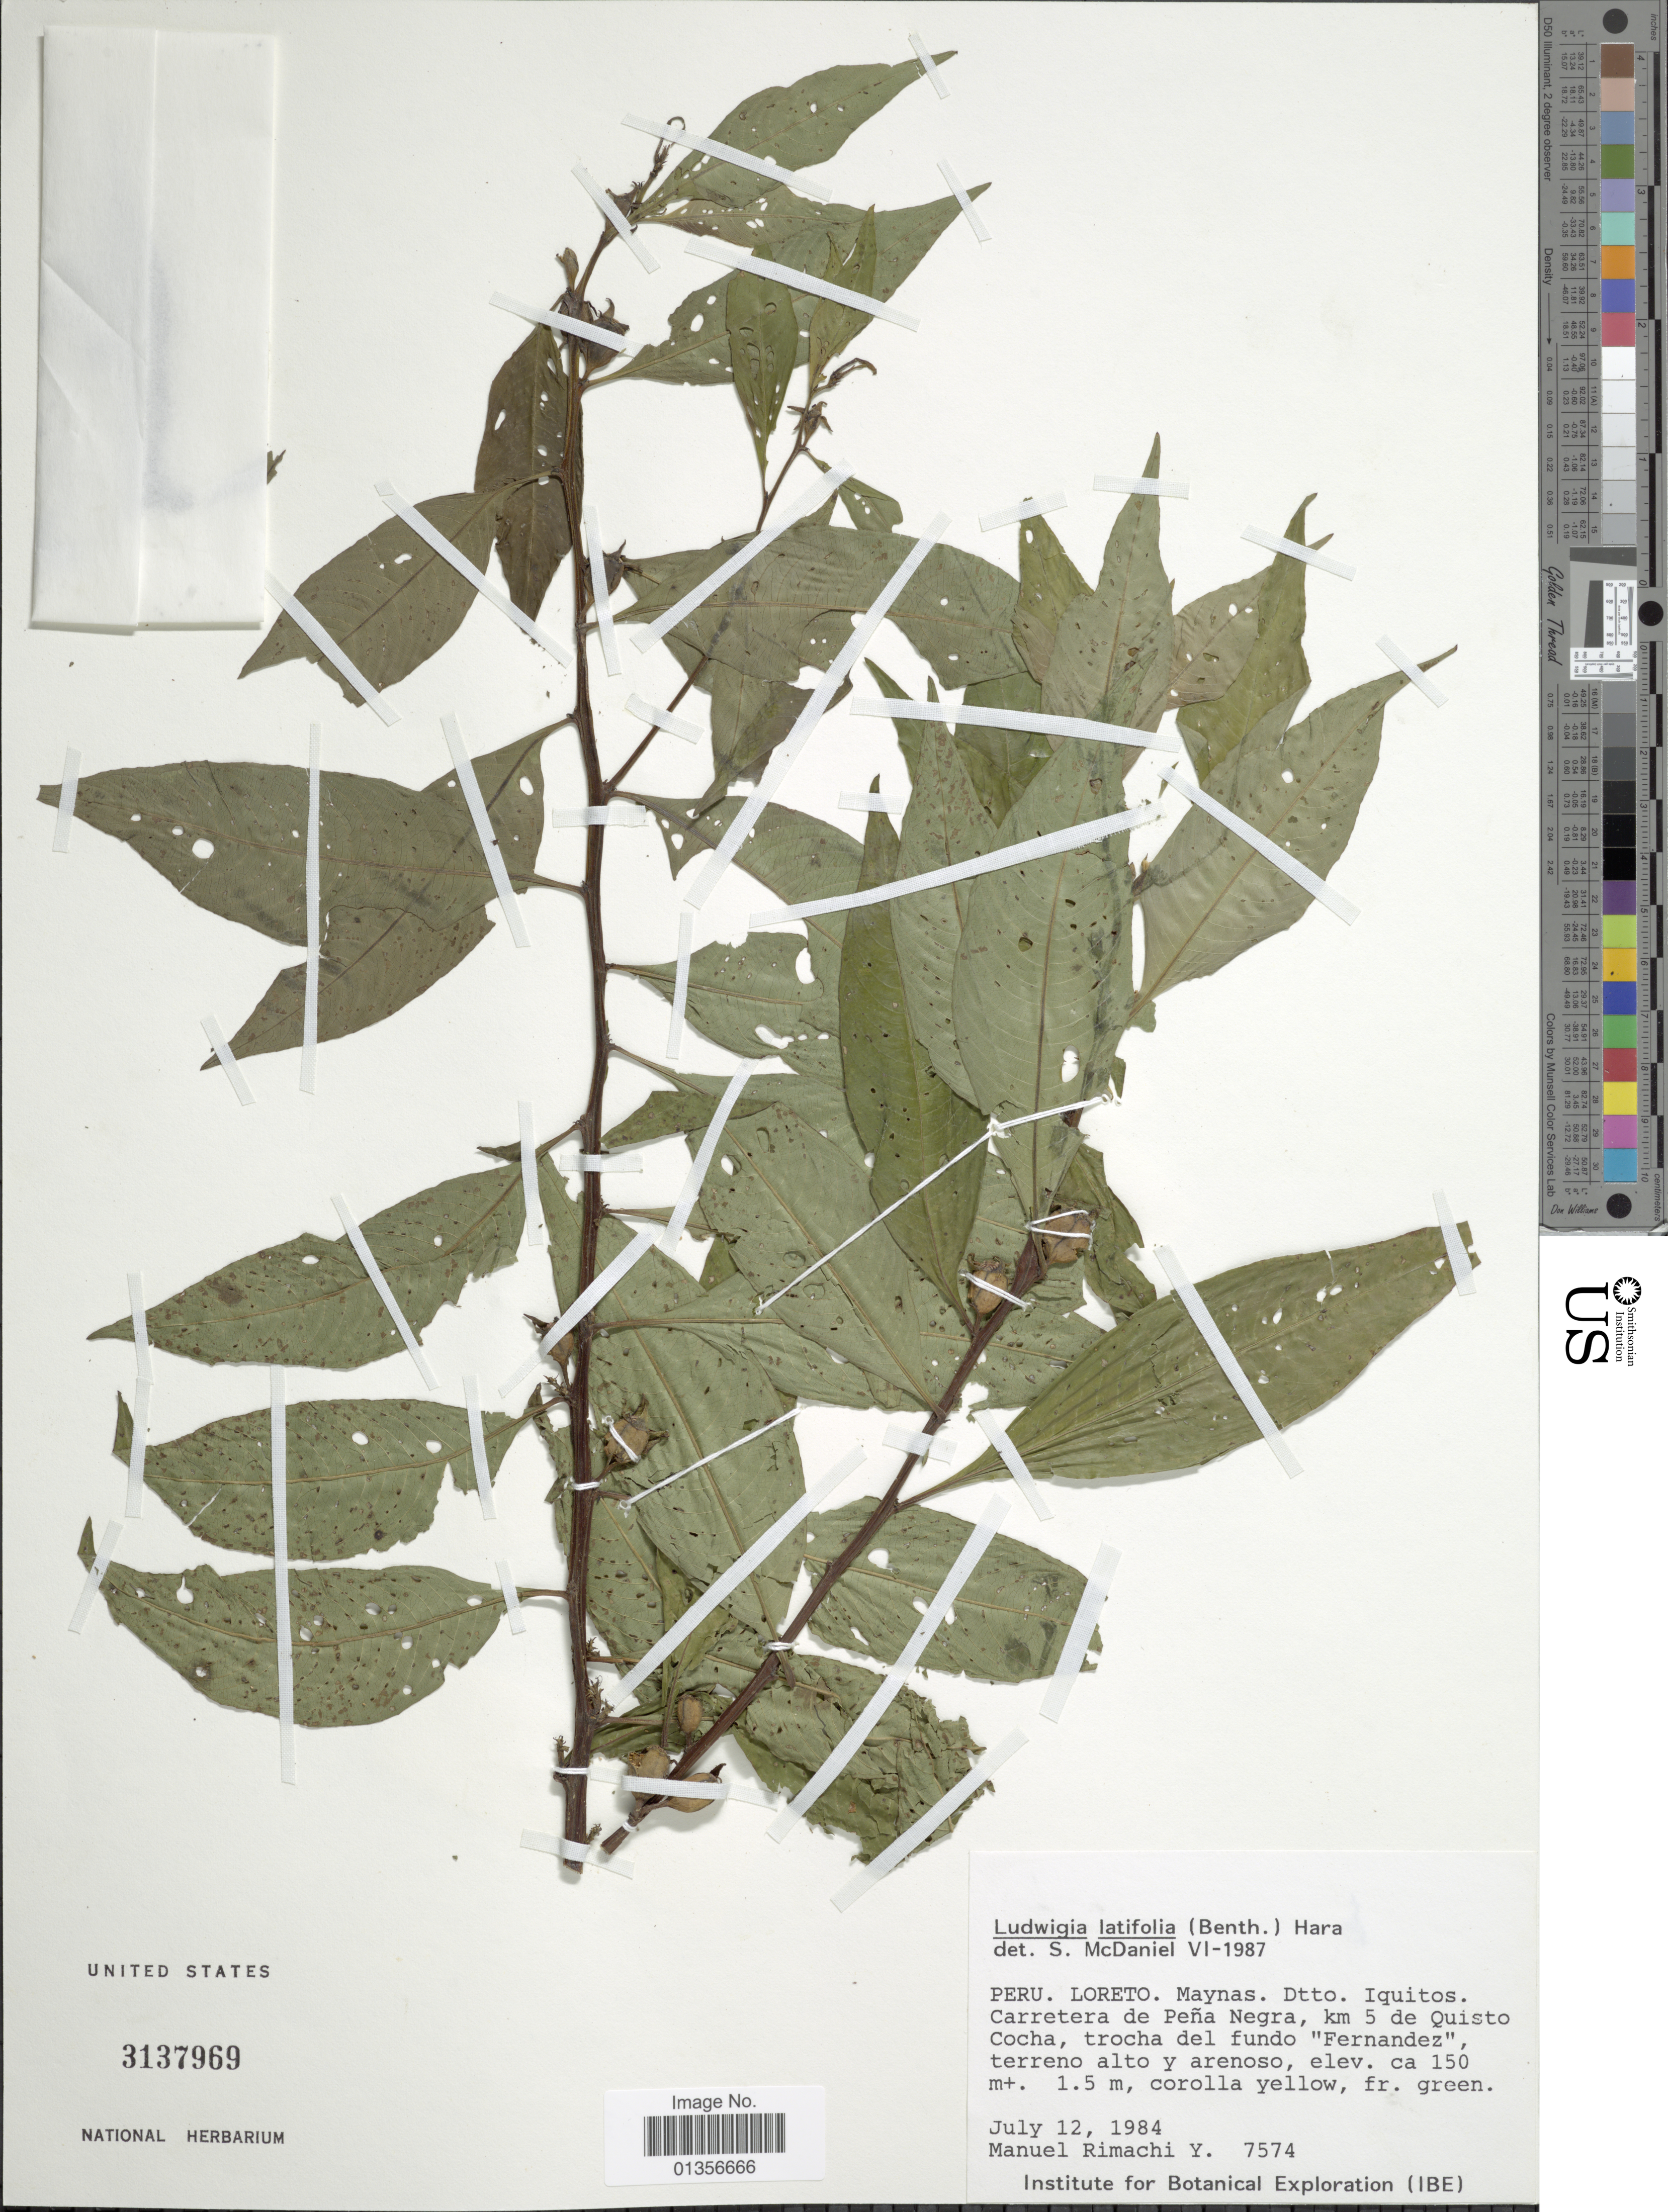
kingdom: Plantae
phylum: Tracheophyta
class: Magnoliopsida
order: Myrtales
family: Onagraceae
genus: Ludwigia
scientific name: Ludwigia latifolia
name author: (Benth.) H. Hara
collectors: M. Rimachi Y.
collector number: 7574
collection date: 1984-07-12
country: Peru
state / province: Loreto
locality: Maynas. Dtto. Iquitos. Carretera de Penã Negra, km 5 de Quisto Cocha, trocha del fundo "Fernandez", terreno alto y arenoso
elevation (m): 150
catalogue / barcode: US 3137969